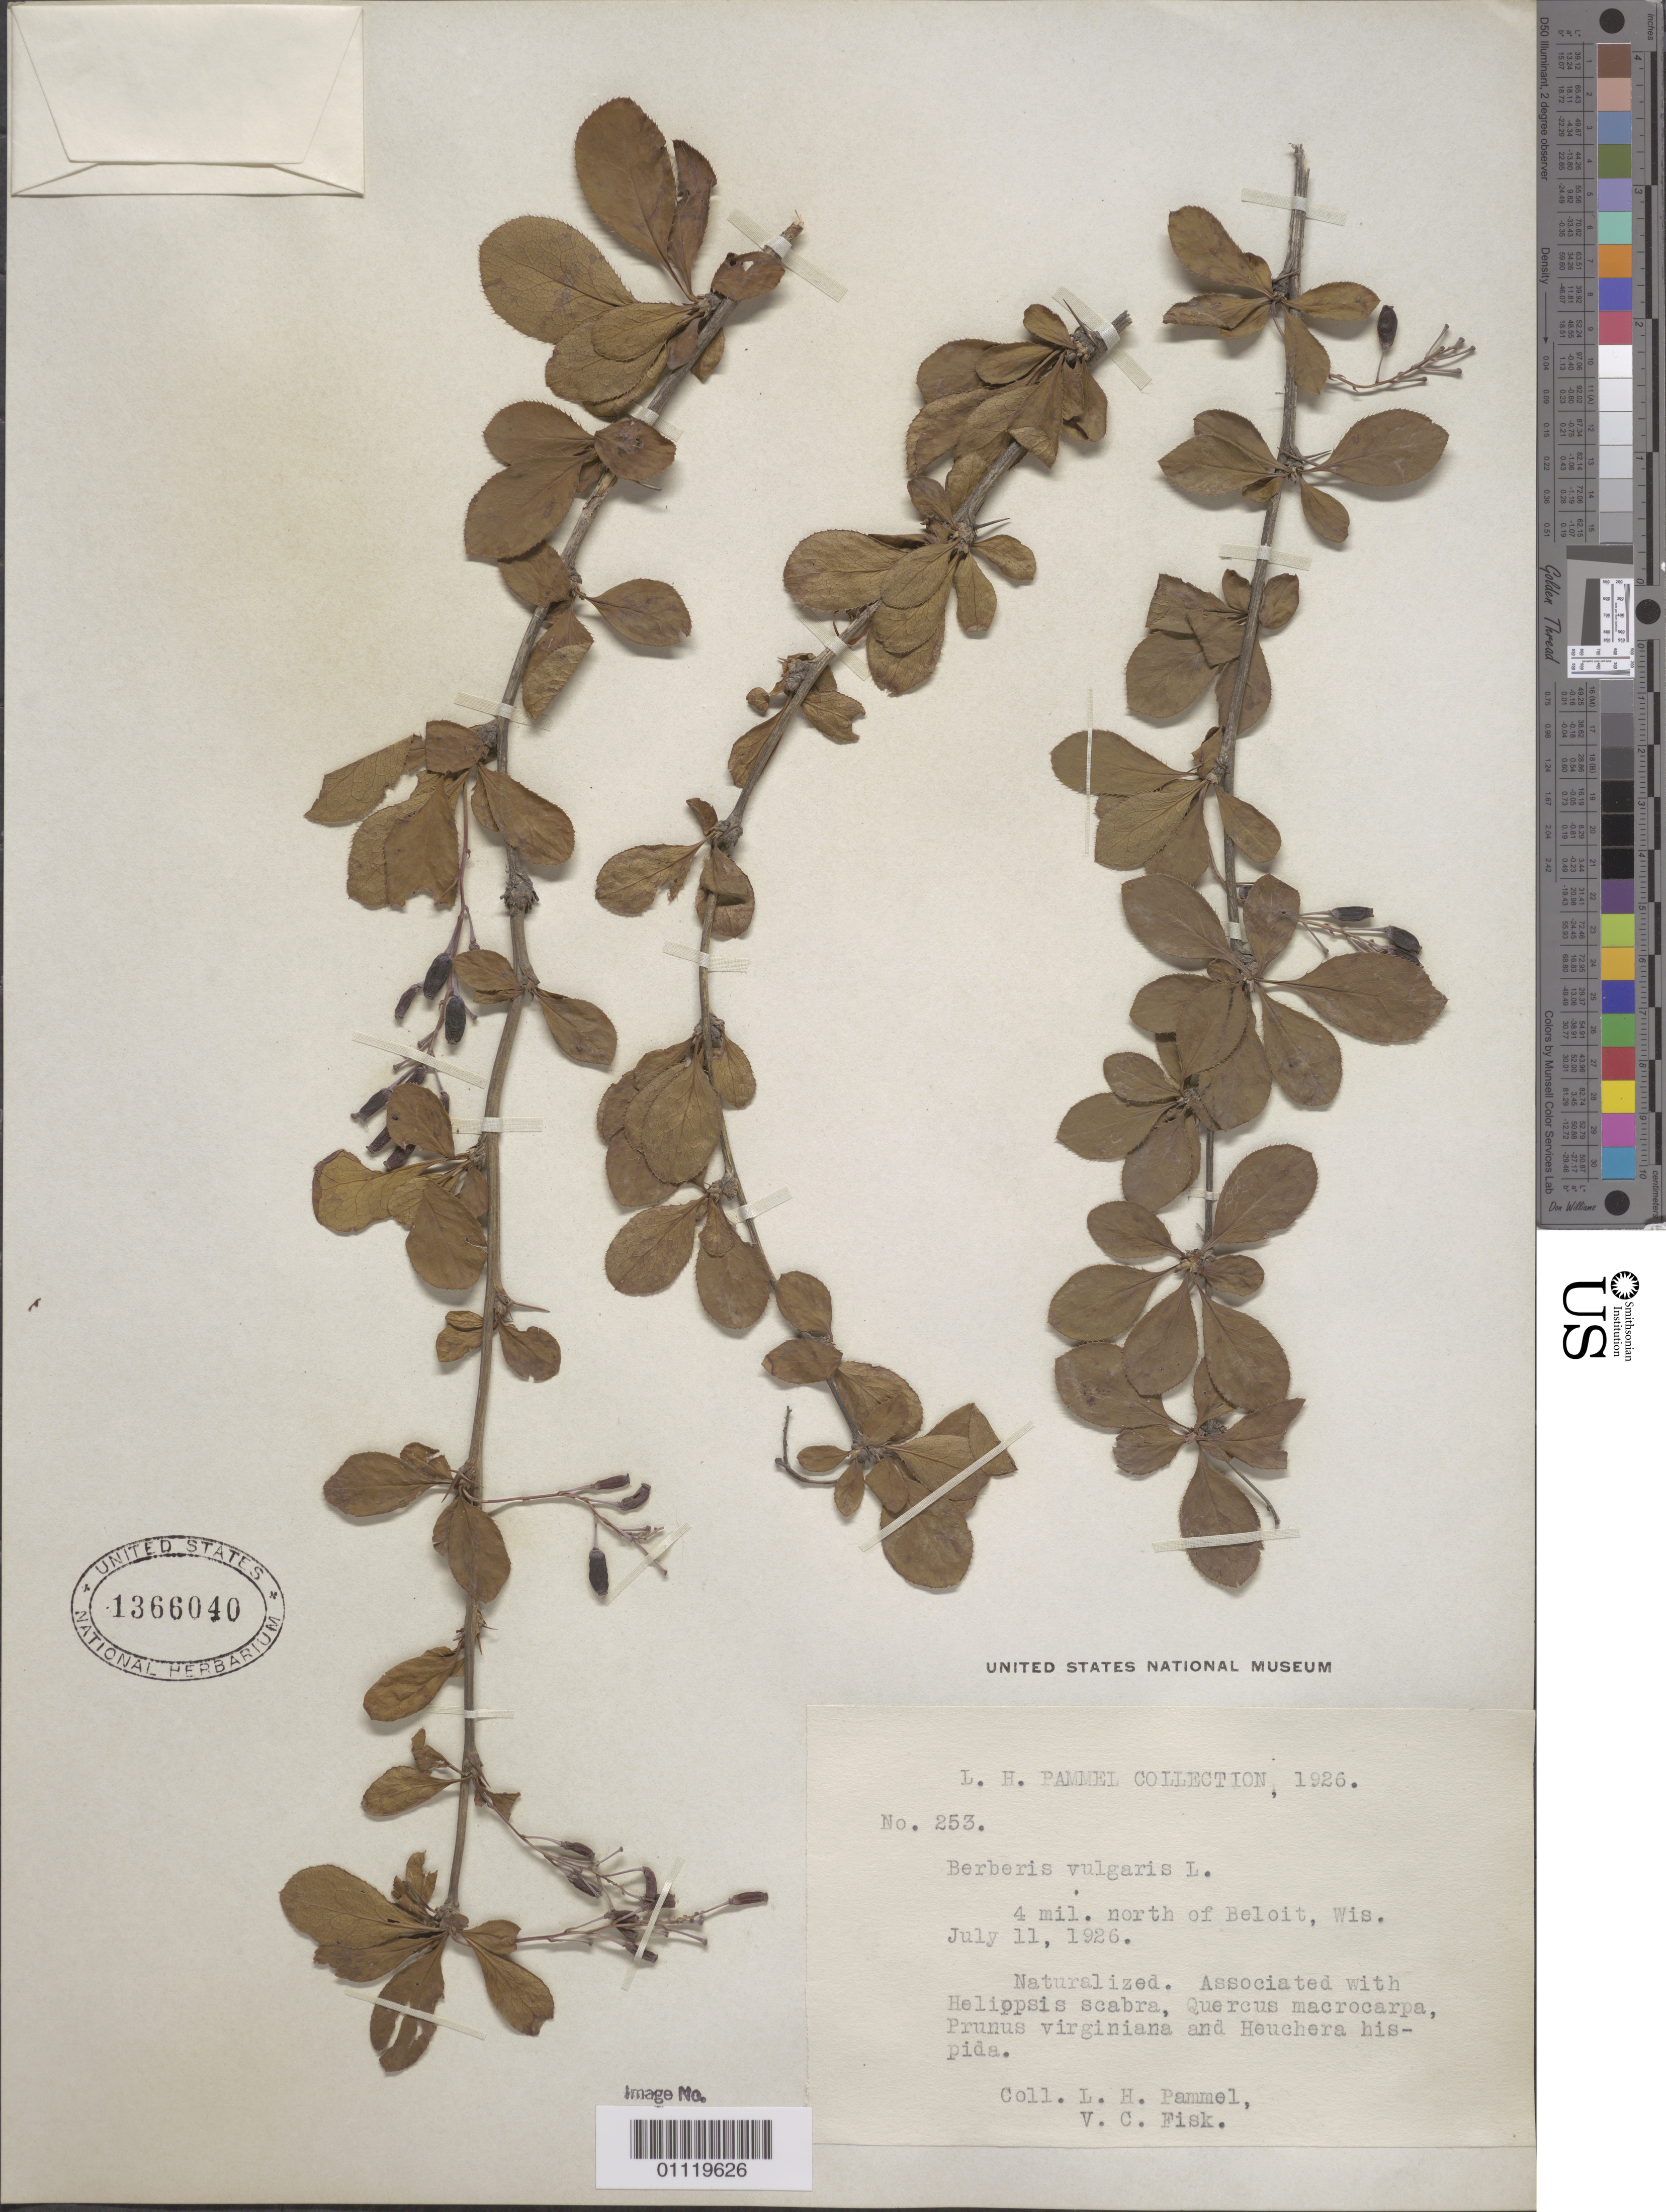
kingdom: Plantae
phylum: Tracheophyta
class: Magnoliopsida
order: Ranunculales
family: Berberidaceae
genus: Berberis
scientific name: Berberis vulgaris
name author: L.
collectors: L. Pammel & V. C. Fisk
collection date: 1926-07-11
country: United States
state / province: Wisconsin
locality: Beloit, Wisconsin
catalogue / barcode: US 1366040